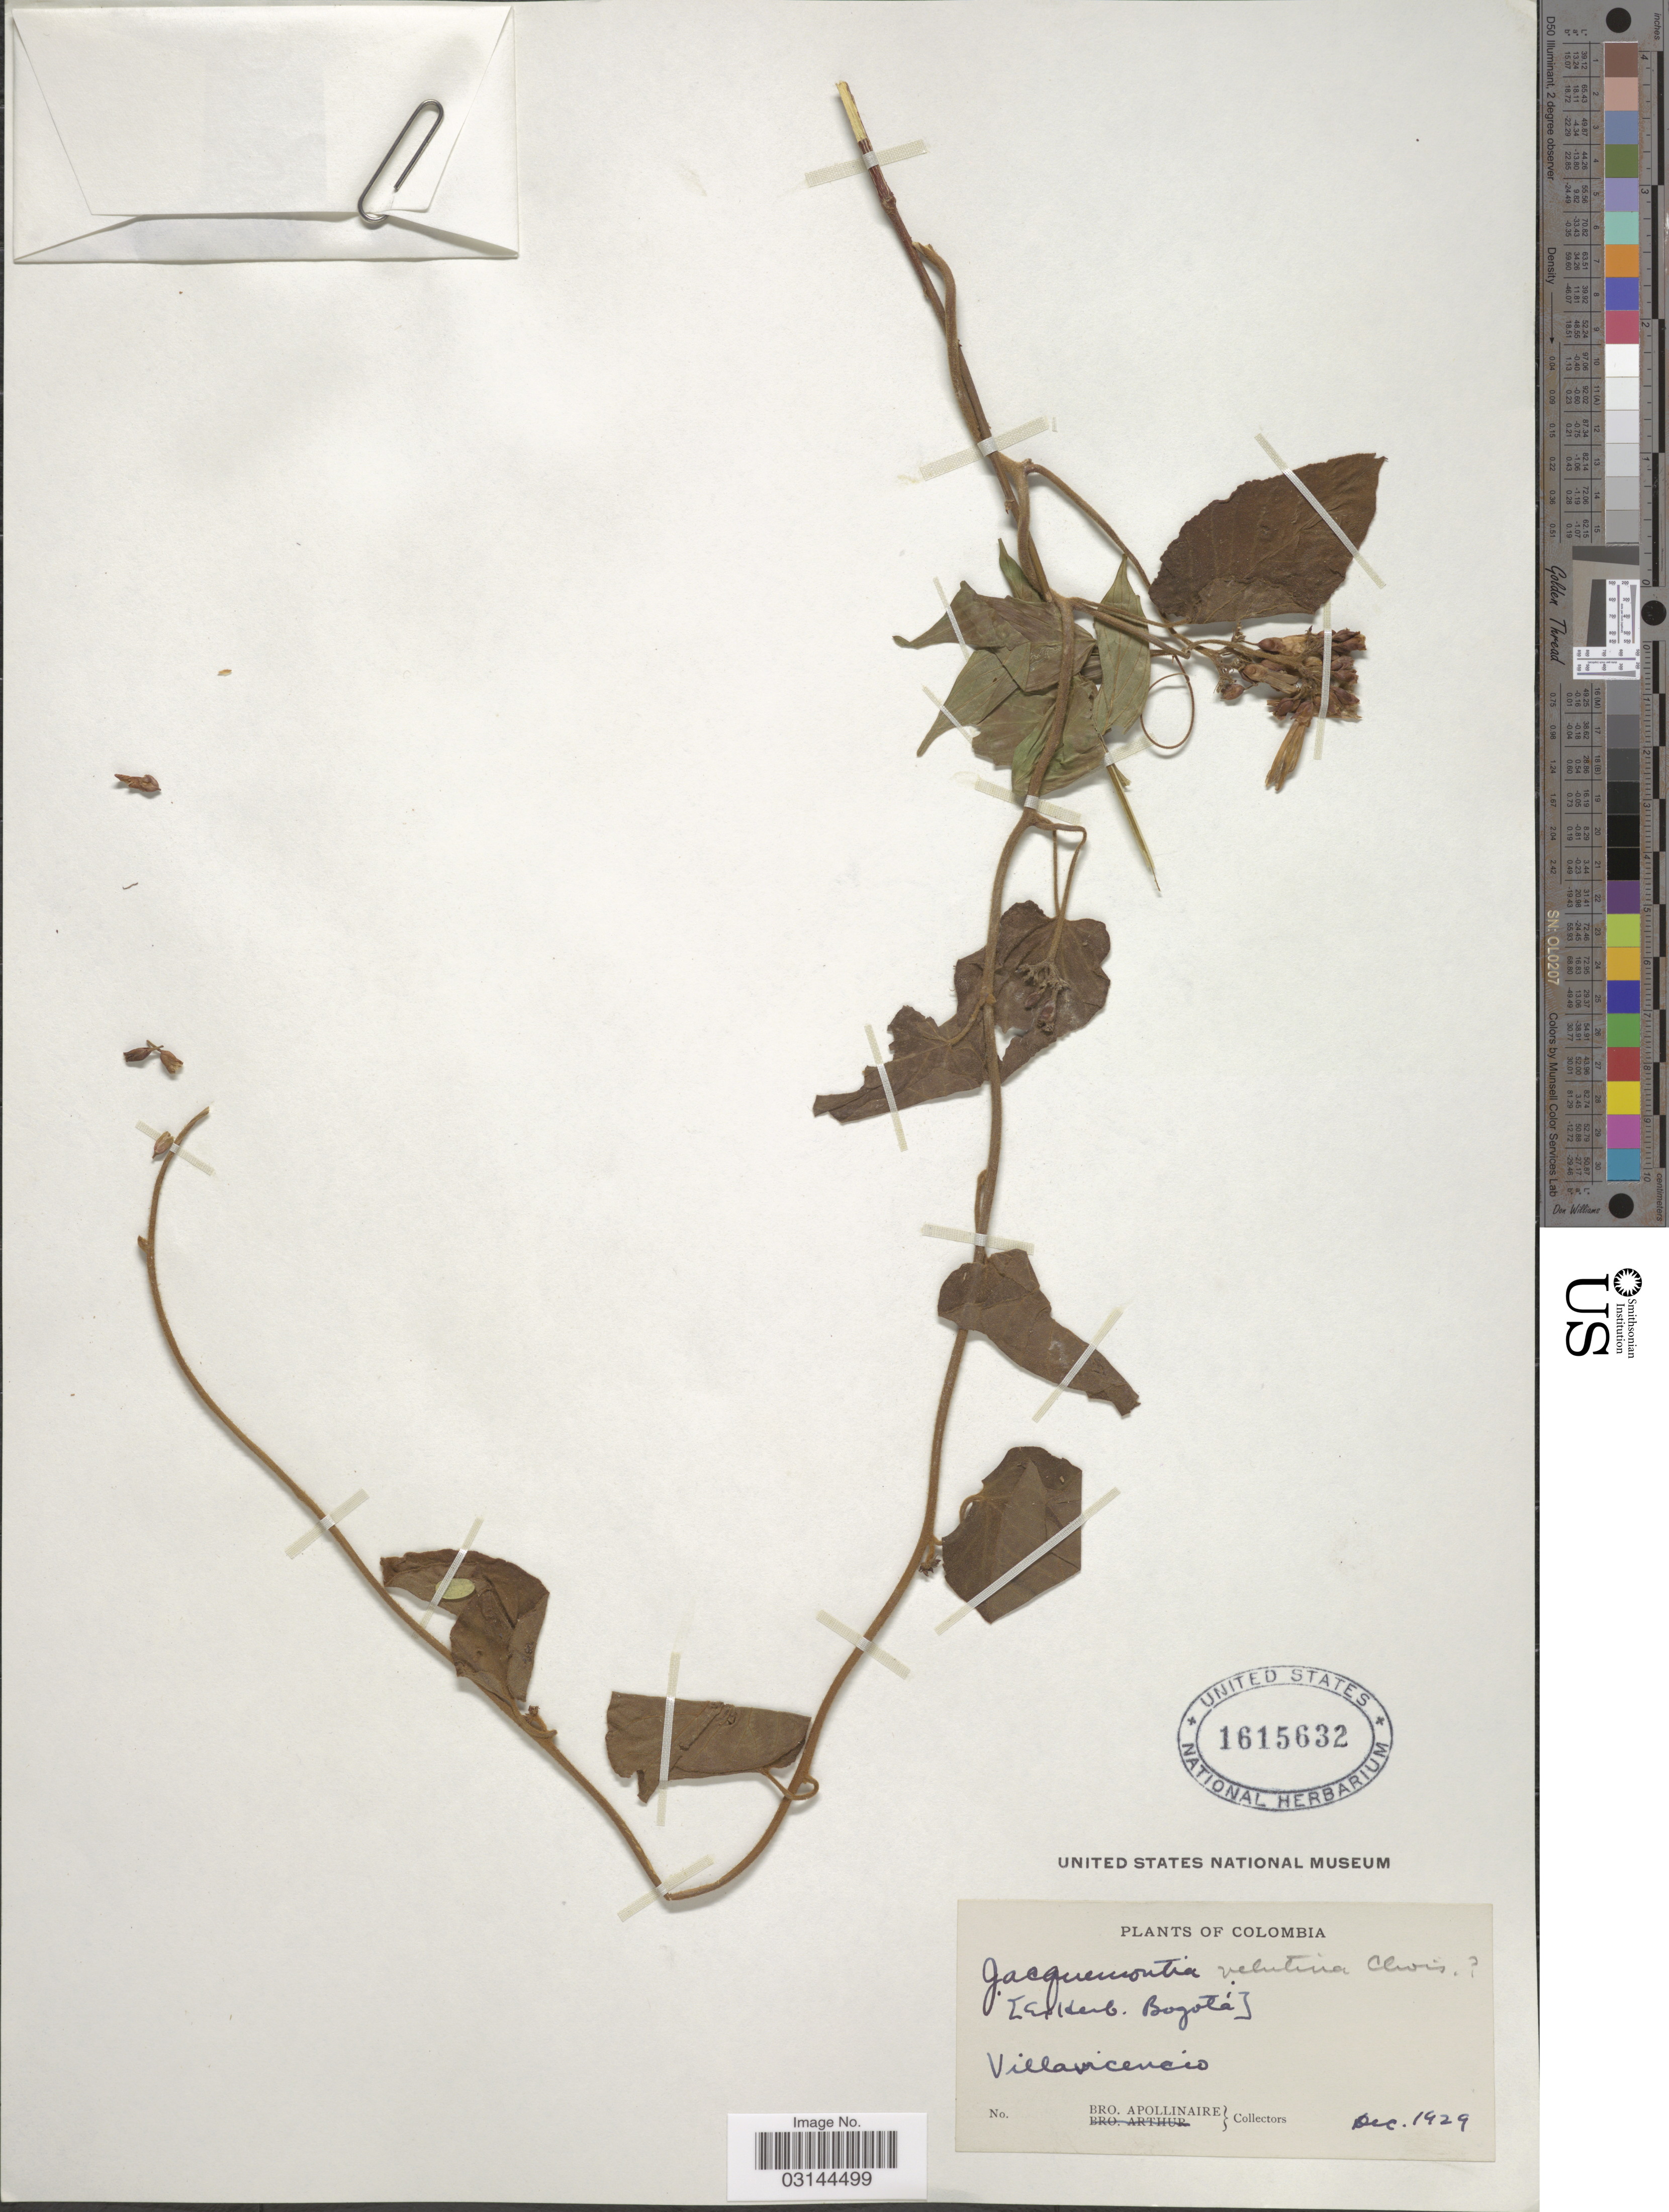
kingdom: Plantae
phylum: Tracheophyta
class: Magnoliopsida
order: Solanales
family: Convolvulaceae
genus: Jacquemontia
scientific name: Jacquemontia velutina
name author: Choisy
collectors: Bro. Apollinaire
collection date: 1929-12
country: Colombia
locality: Villavicencio.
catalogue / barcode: US 1615632